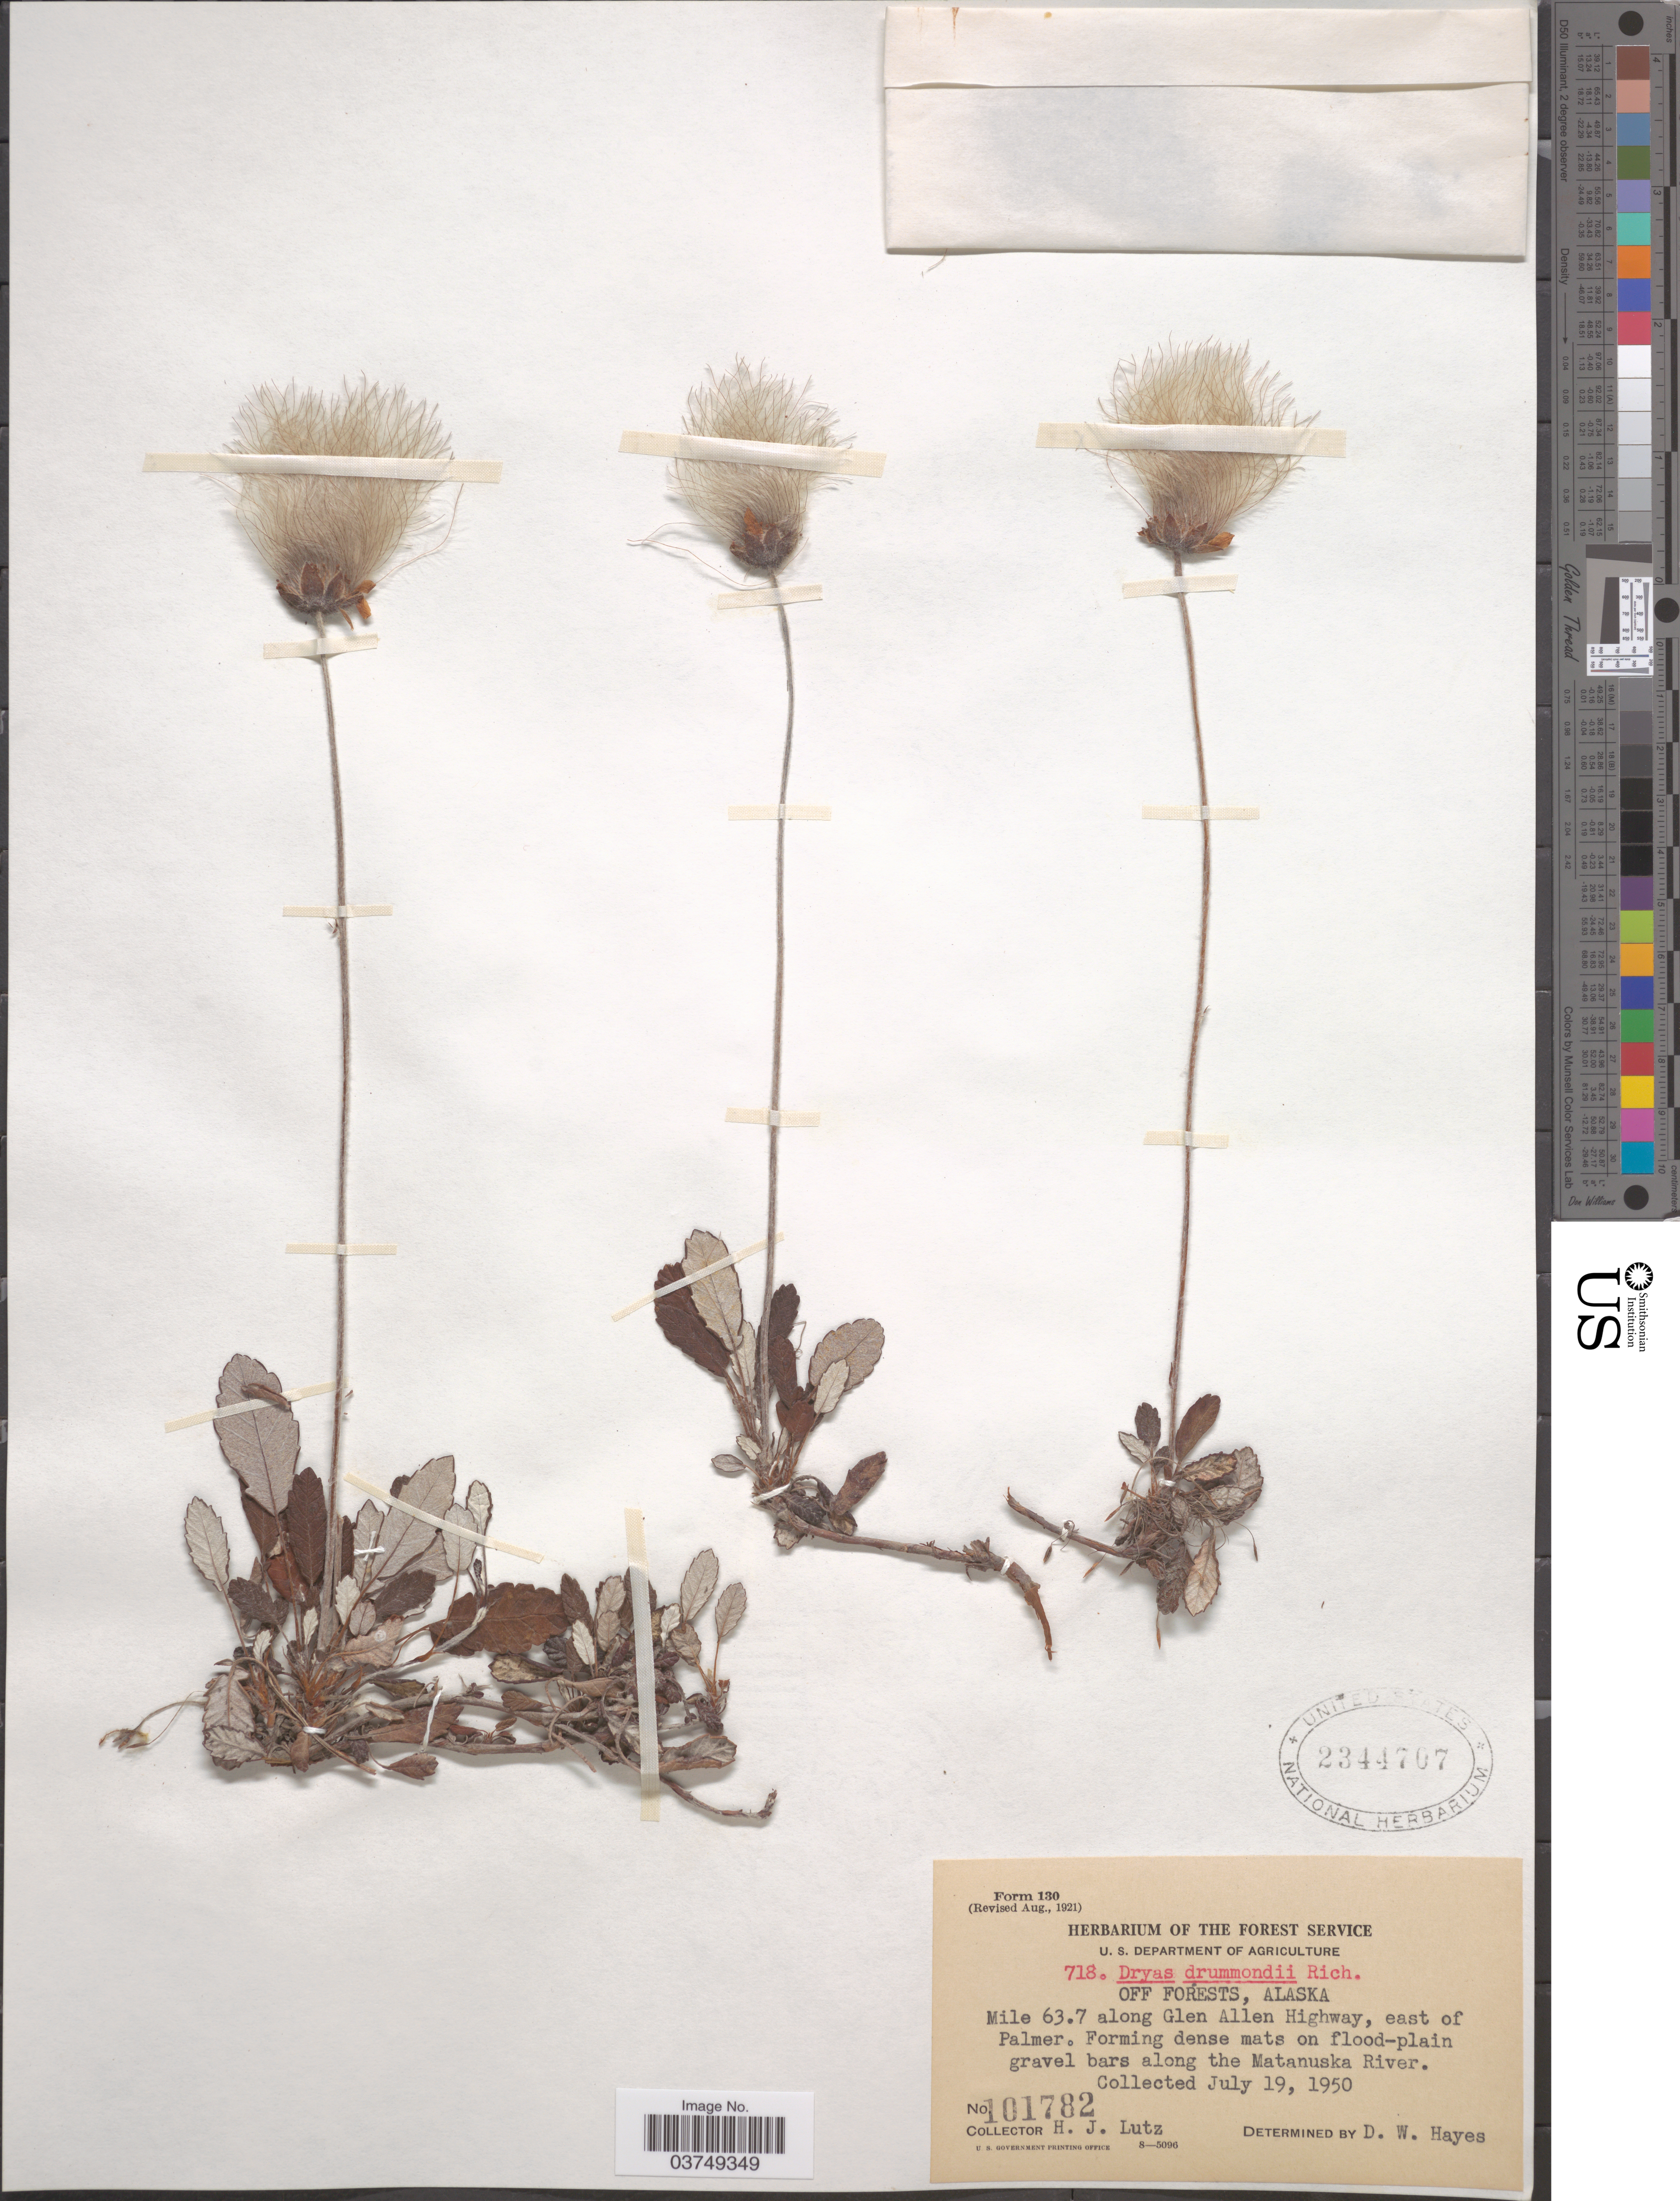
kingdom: Plantae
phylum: Tracheophyta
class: Magnoliopsida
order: Rosales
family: Rosaceae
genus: Dryas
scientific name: Dryas drummondii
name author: Hook. & Richardson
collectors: H. J. Lutz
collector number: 101782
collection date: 1950-07-19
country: United States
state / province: Alaska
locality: Off Forests. Mile 63.7 along Glen Allen Highway, east of Palmer. Along the Matanuska River.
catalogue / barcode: US 2344707